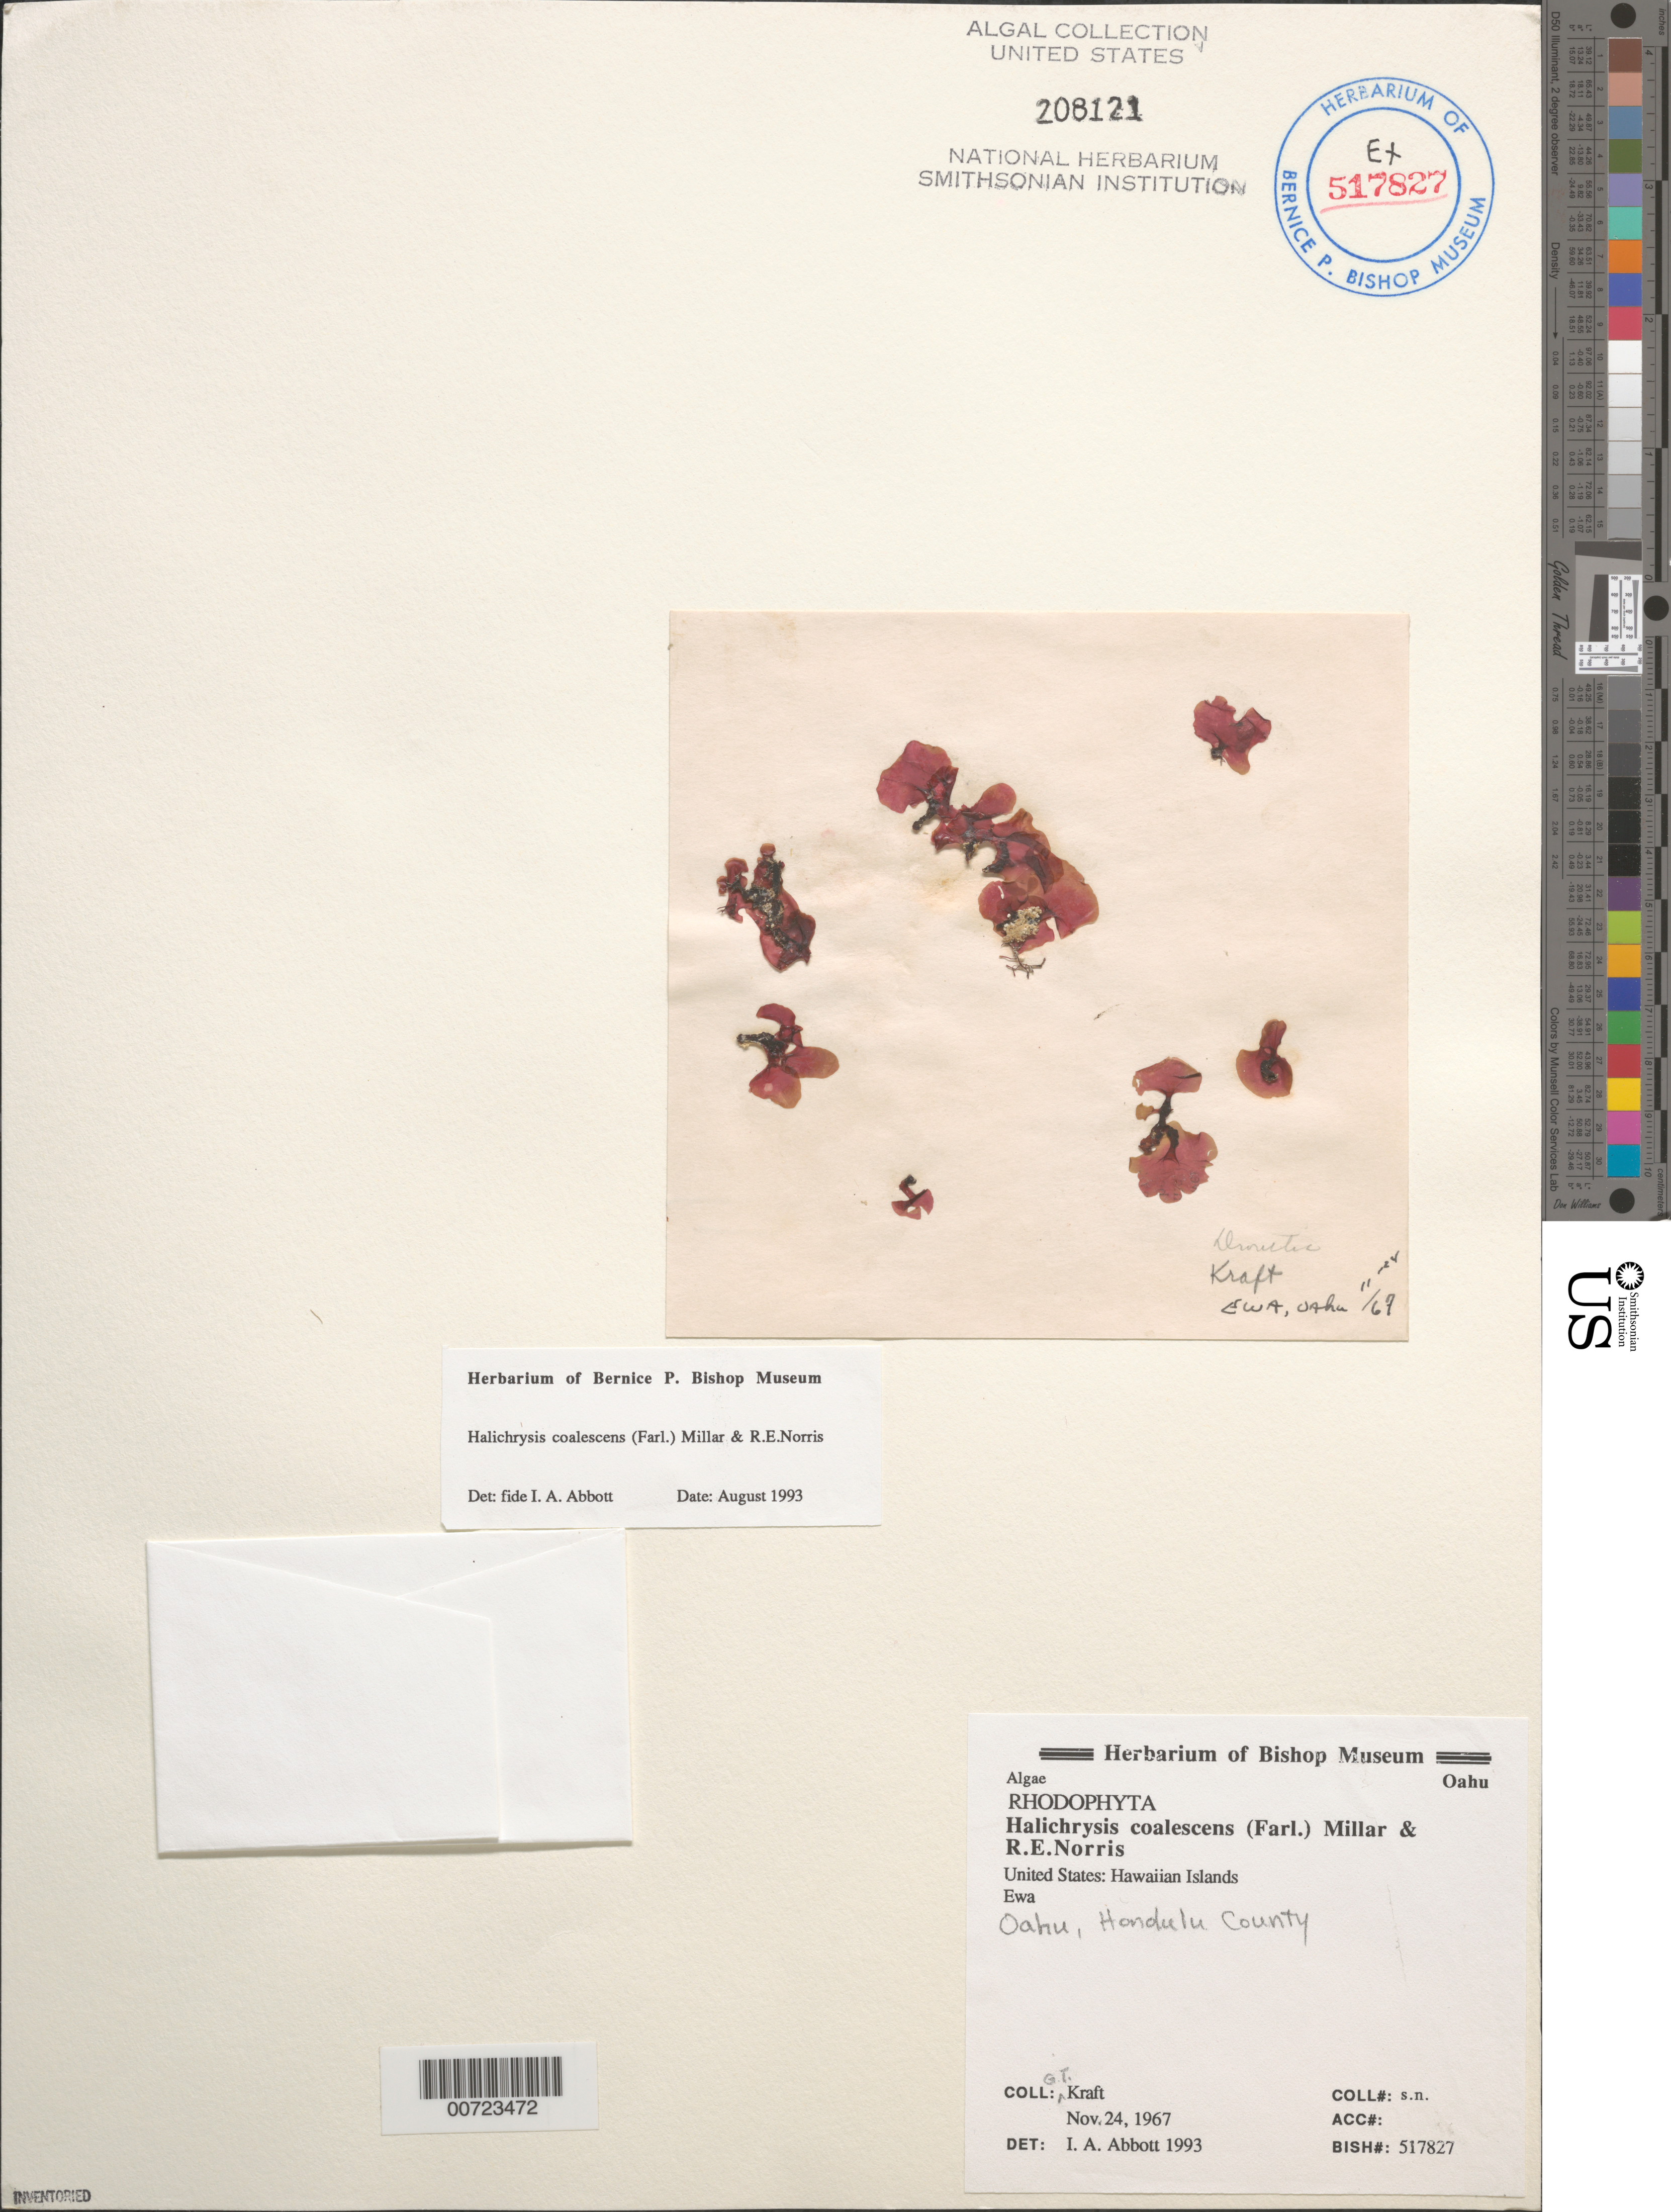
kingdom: Plantae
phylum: Rhodophyta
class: Florideophyceae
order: Rhodymeniales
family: Rhodymeniaceae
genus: Drouetia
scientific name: Drouetia coalescens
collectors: G. T. Kraft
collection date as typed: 24 Nov 1967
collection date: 1967-11-24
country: United States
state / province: Hawaii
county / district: Honolulu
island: Oahu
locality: Ewa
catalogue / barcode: US 208121